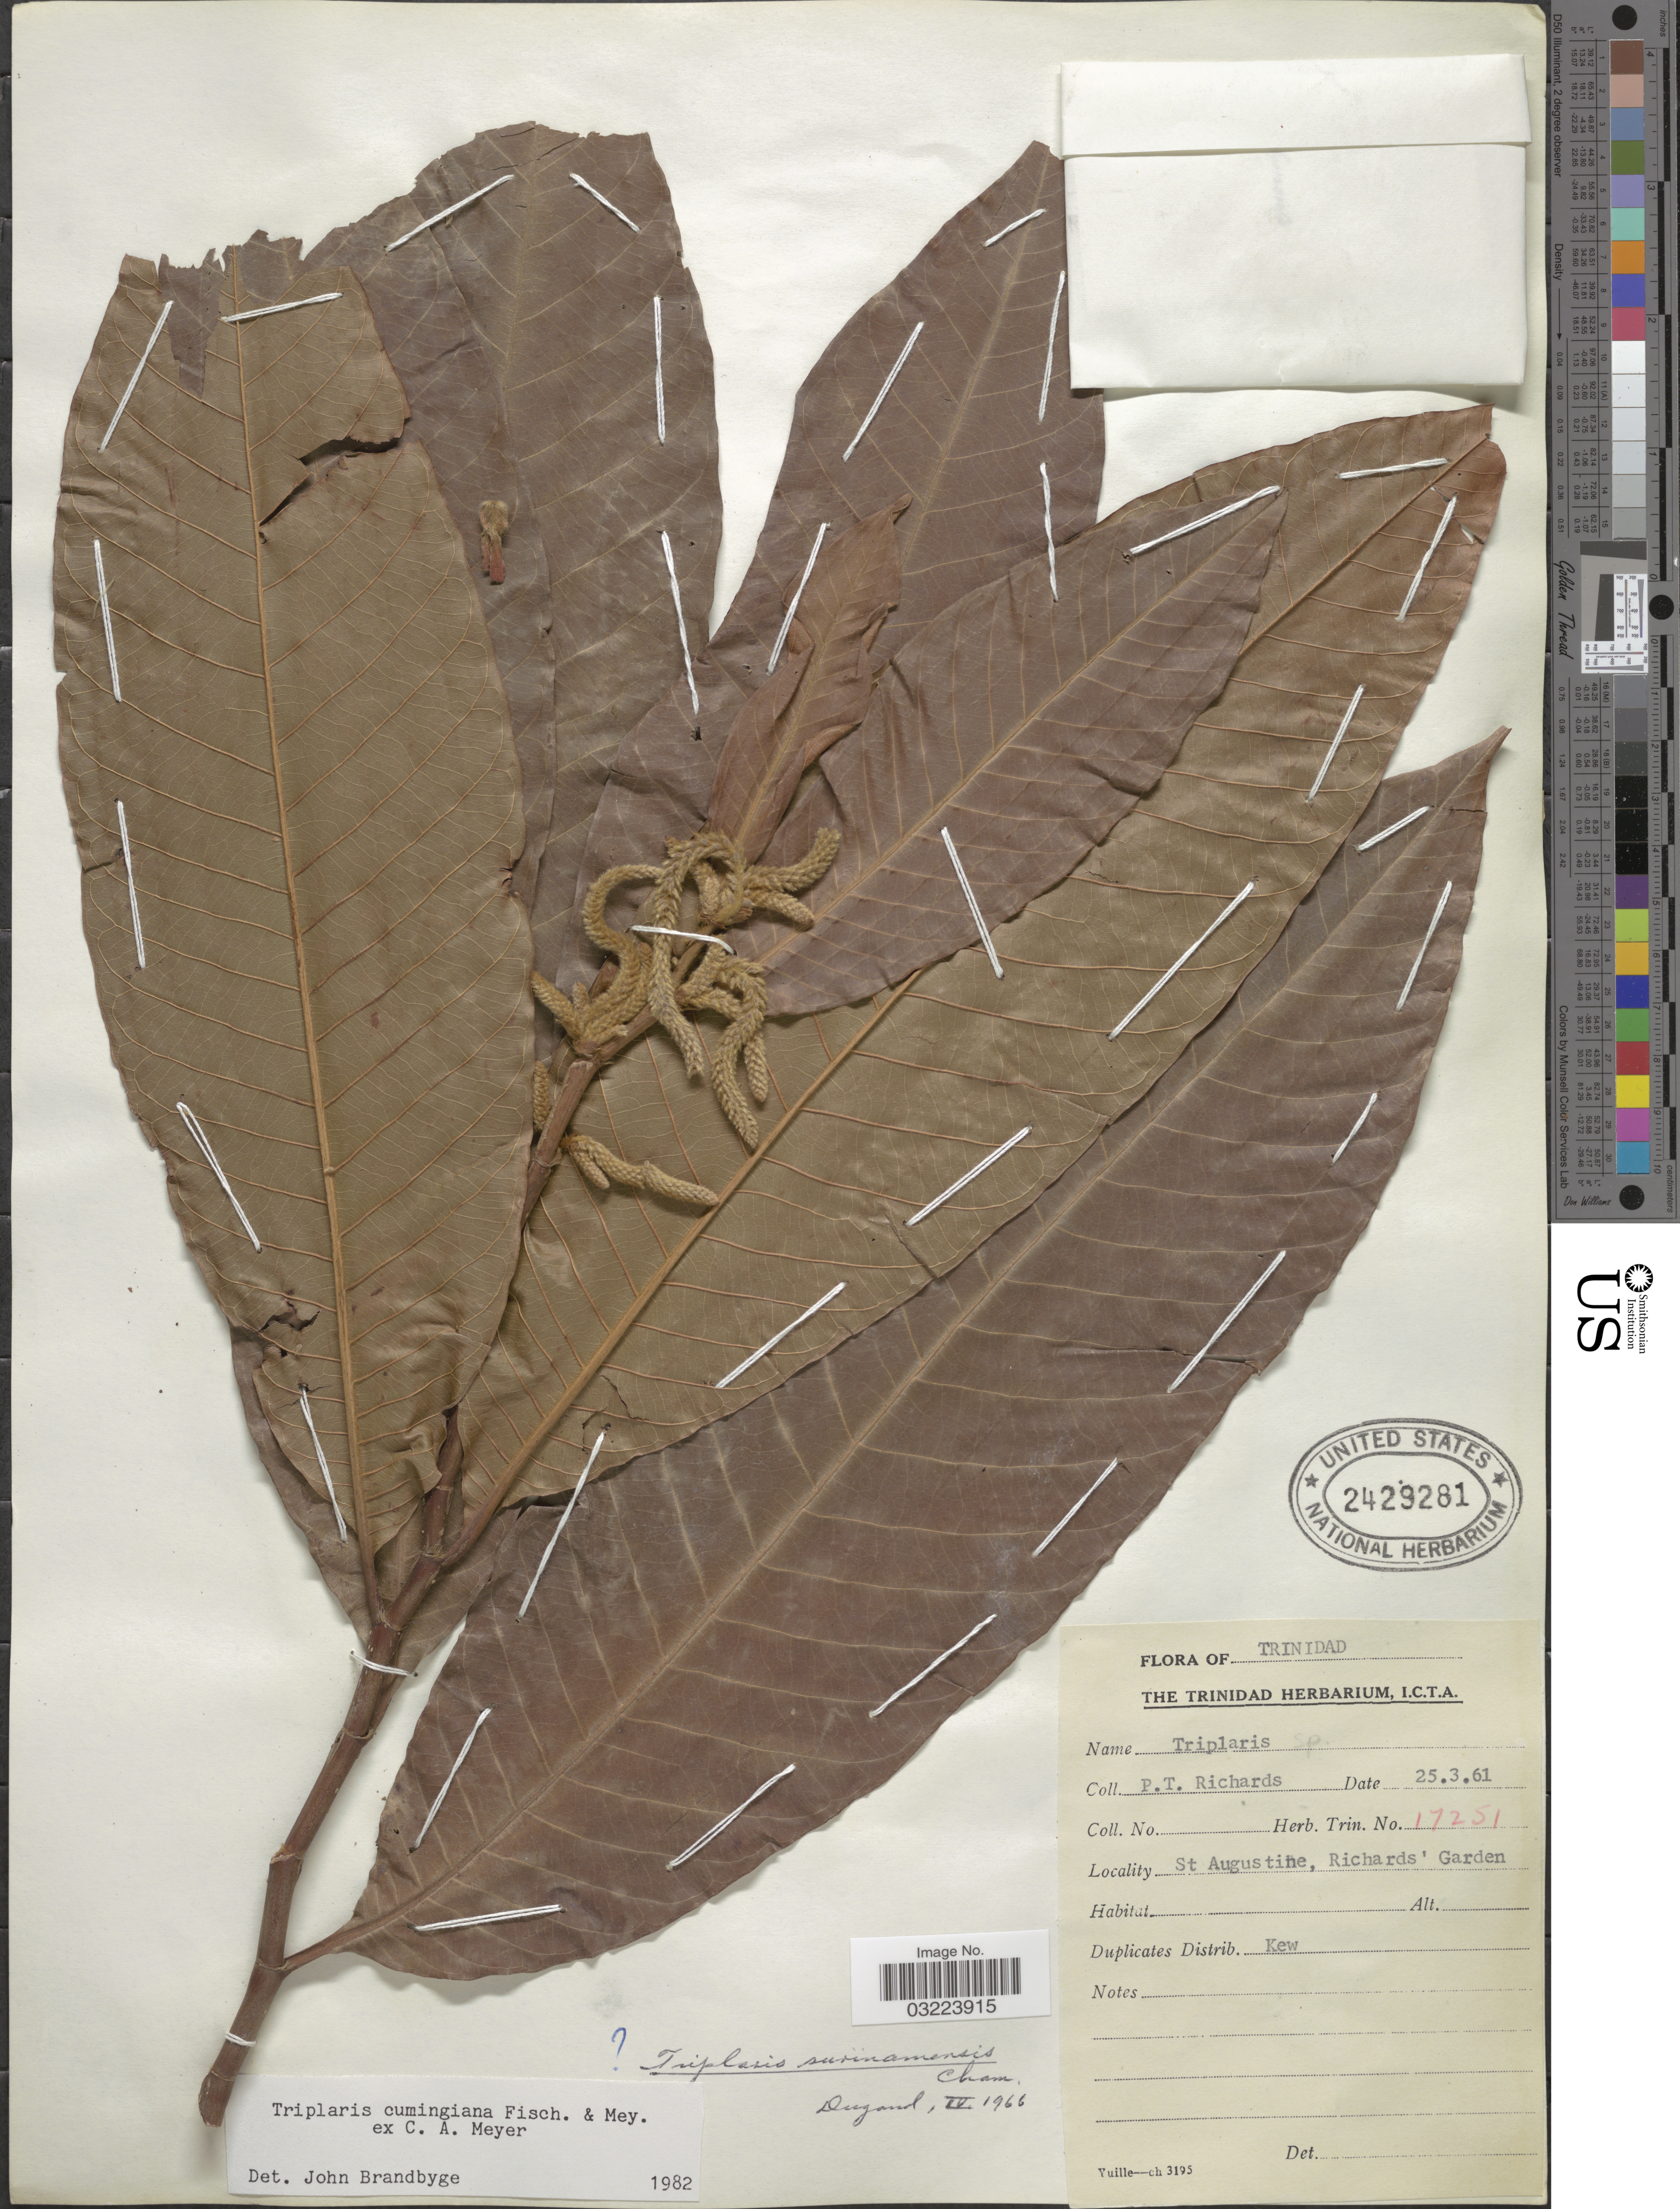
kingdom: Plantae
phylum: Tracheophyta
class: Magnoliopsida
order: Caryophyllales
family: Polygonaceae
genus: Triplaris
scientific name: Triplaris cumingiana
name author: Fisch. & C.A. Mey. ex C.A. Mey.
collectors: P. Richards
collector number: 17251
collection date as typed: Transcribed d/m/y: 25/3/61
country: Trinidad and Tobago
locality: Trinidad. St Augustine, Richard's Garden.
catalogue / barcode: US 2429281